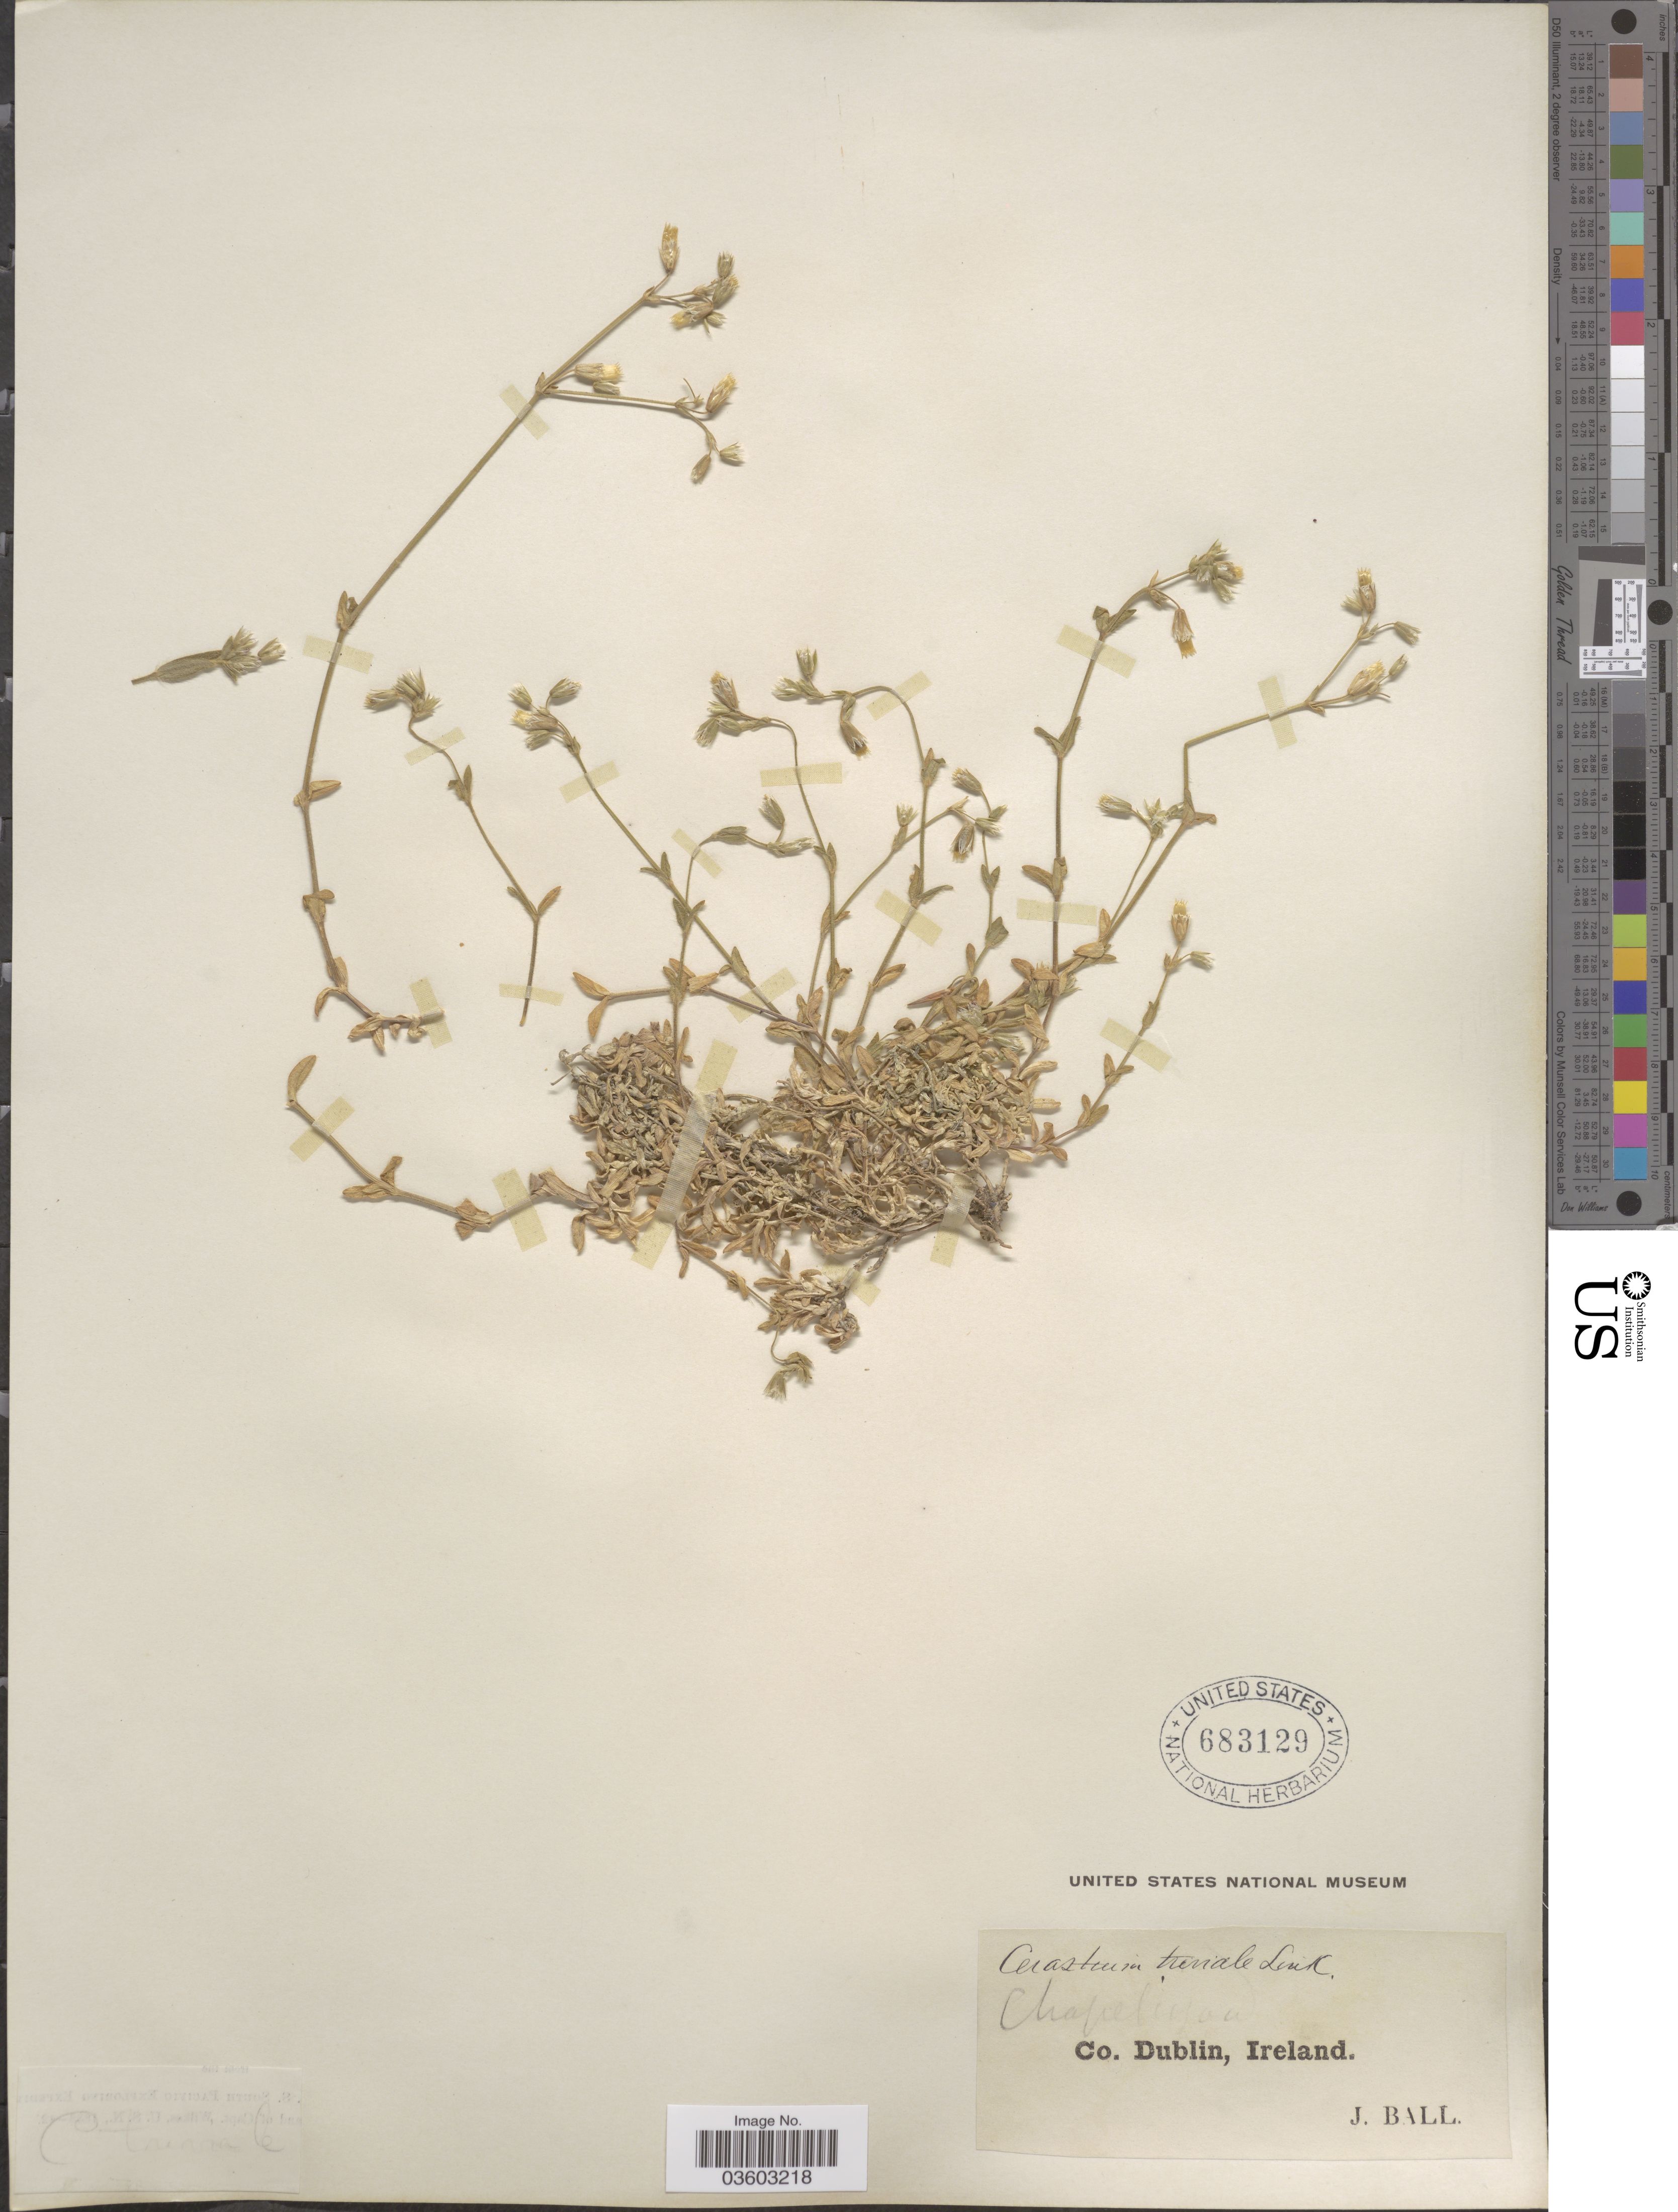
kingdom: Plantae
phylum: Tracheophyta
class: Magnoliopsida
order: Caryophyllales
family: Caryophyllaceae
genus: Cerastium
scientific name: Cerastium triviale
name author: Link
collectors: J. Ball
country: Ireland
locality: Co. Dublin.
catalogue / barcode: US 683129